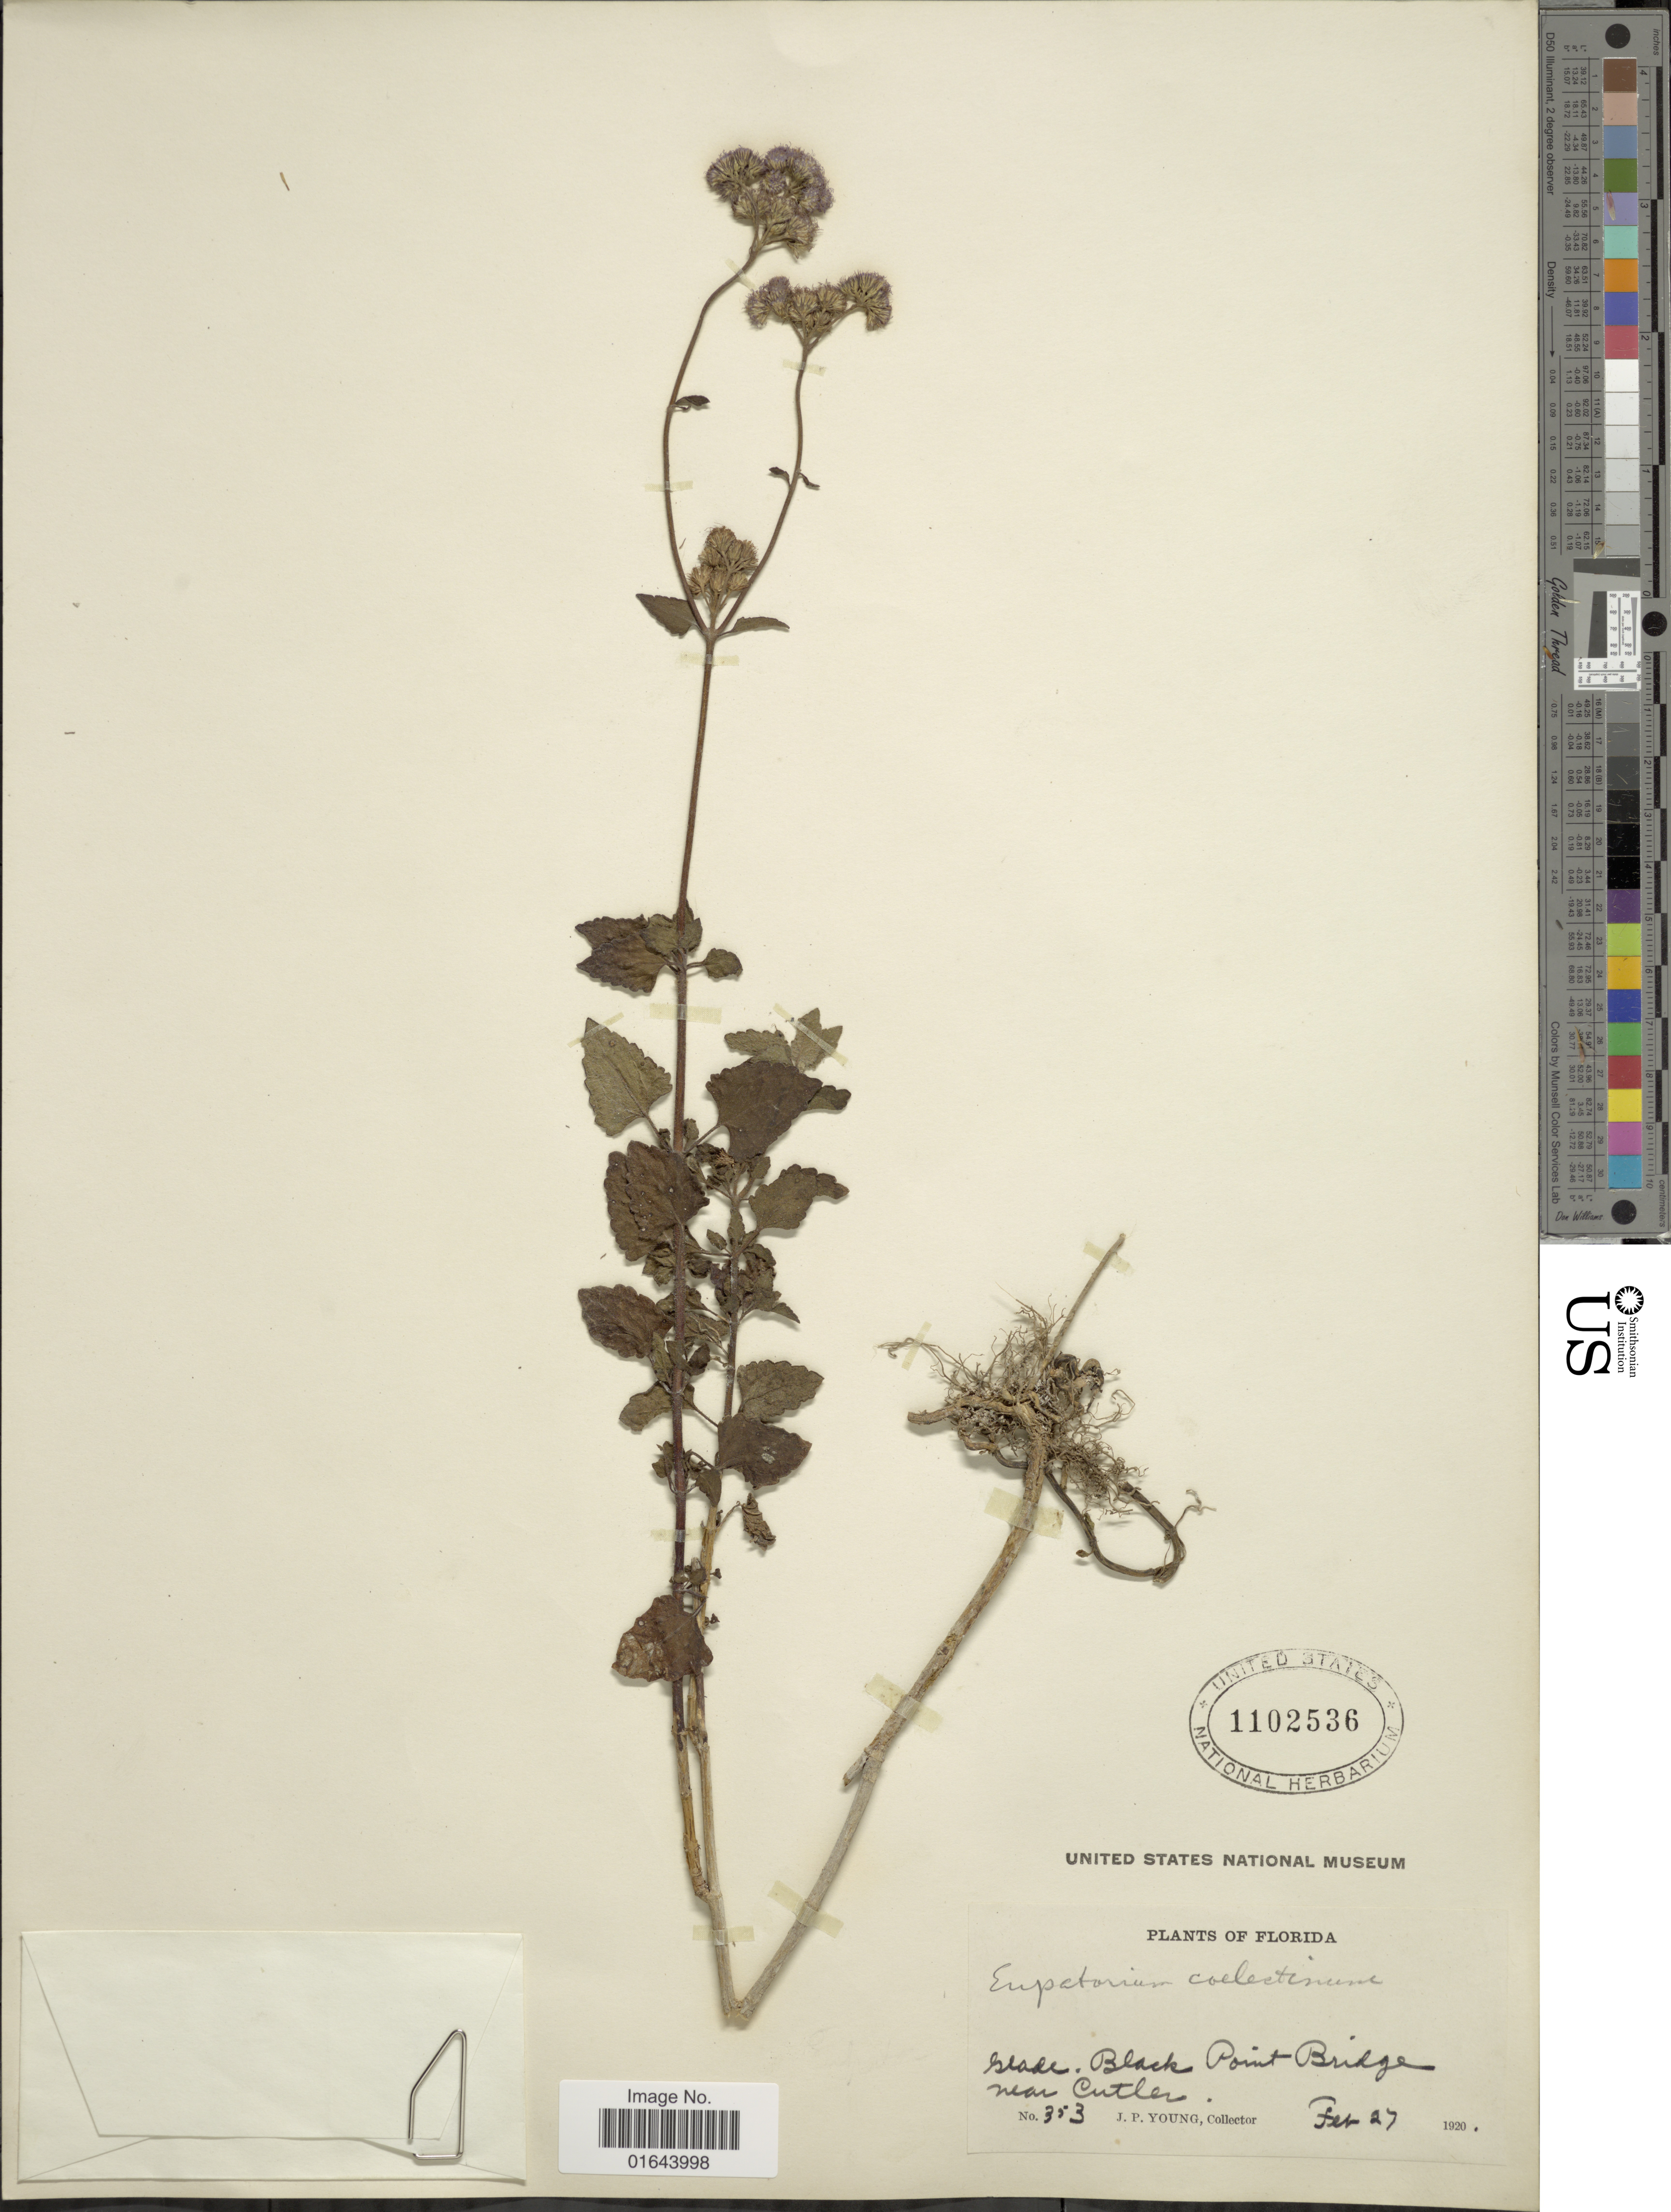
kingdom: Plantae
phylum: Tracheophyta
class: Magnoliopsida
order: Asterales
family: Asteraceae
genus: Conoclinium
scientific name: Conoclinium coelestinum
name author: (L.) DC.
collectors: J. P. Young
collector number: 353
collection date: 1920-02-27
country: United States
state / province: Florida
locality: Glade, Black Point Bridge near Cutler.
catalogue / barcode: US 1102536